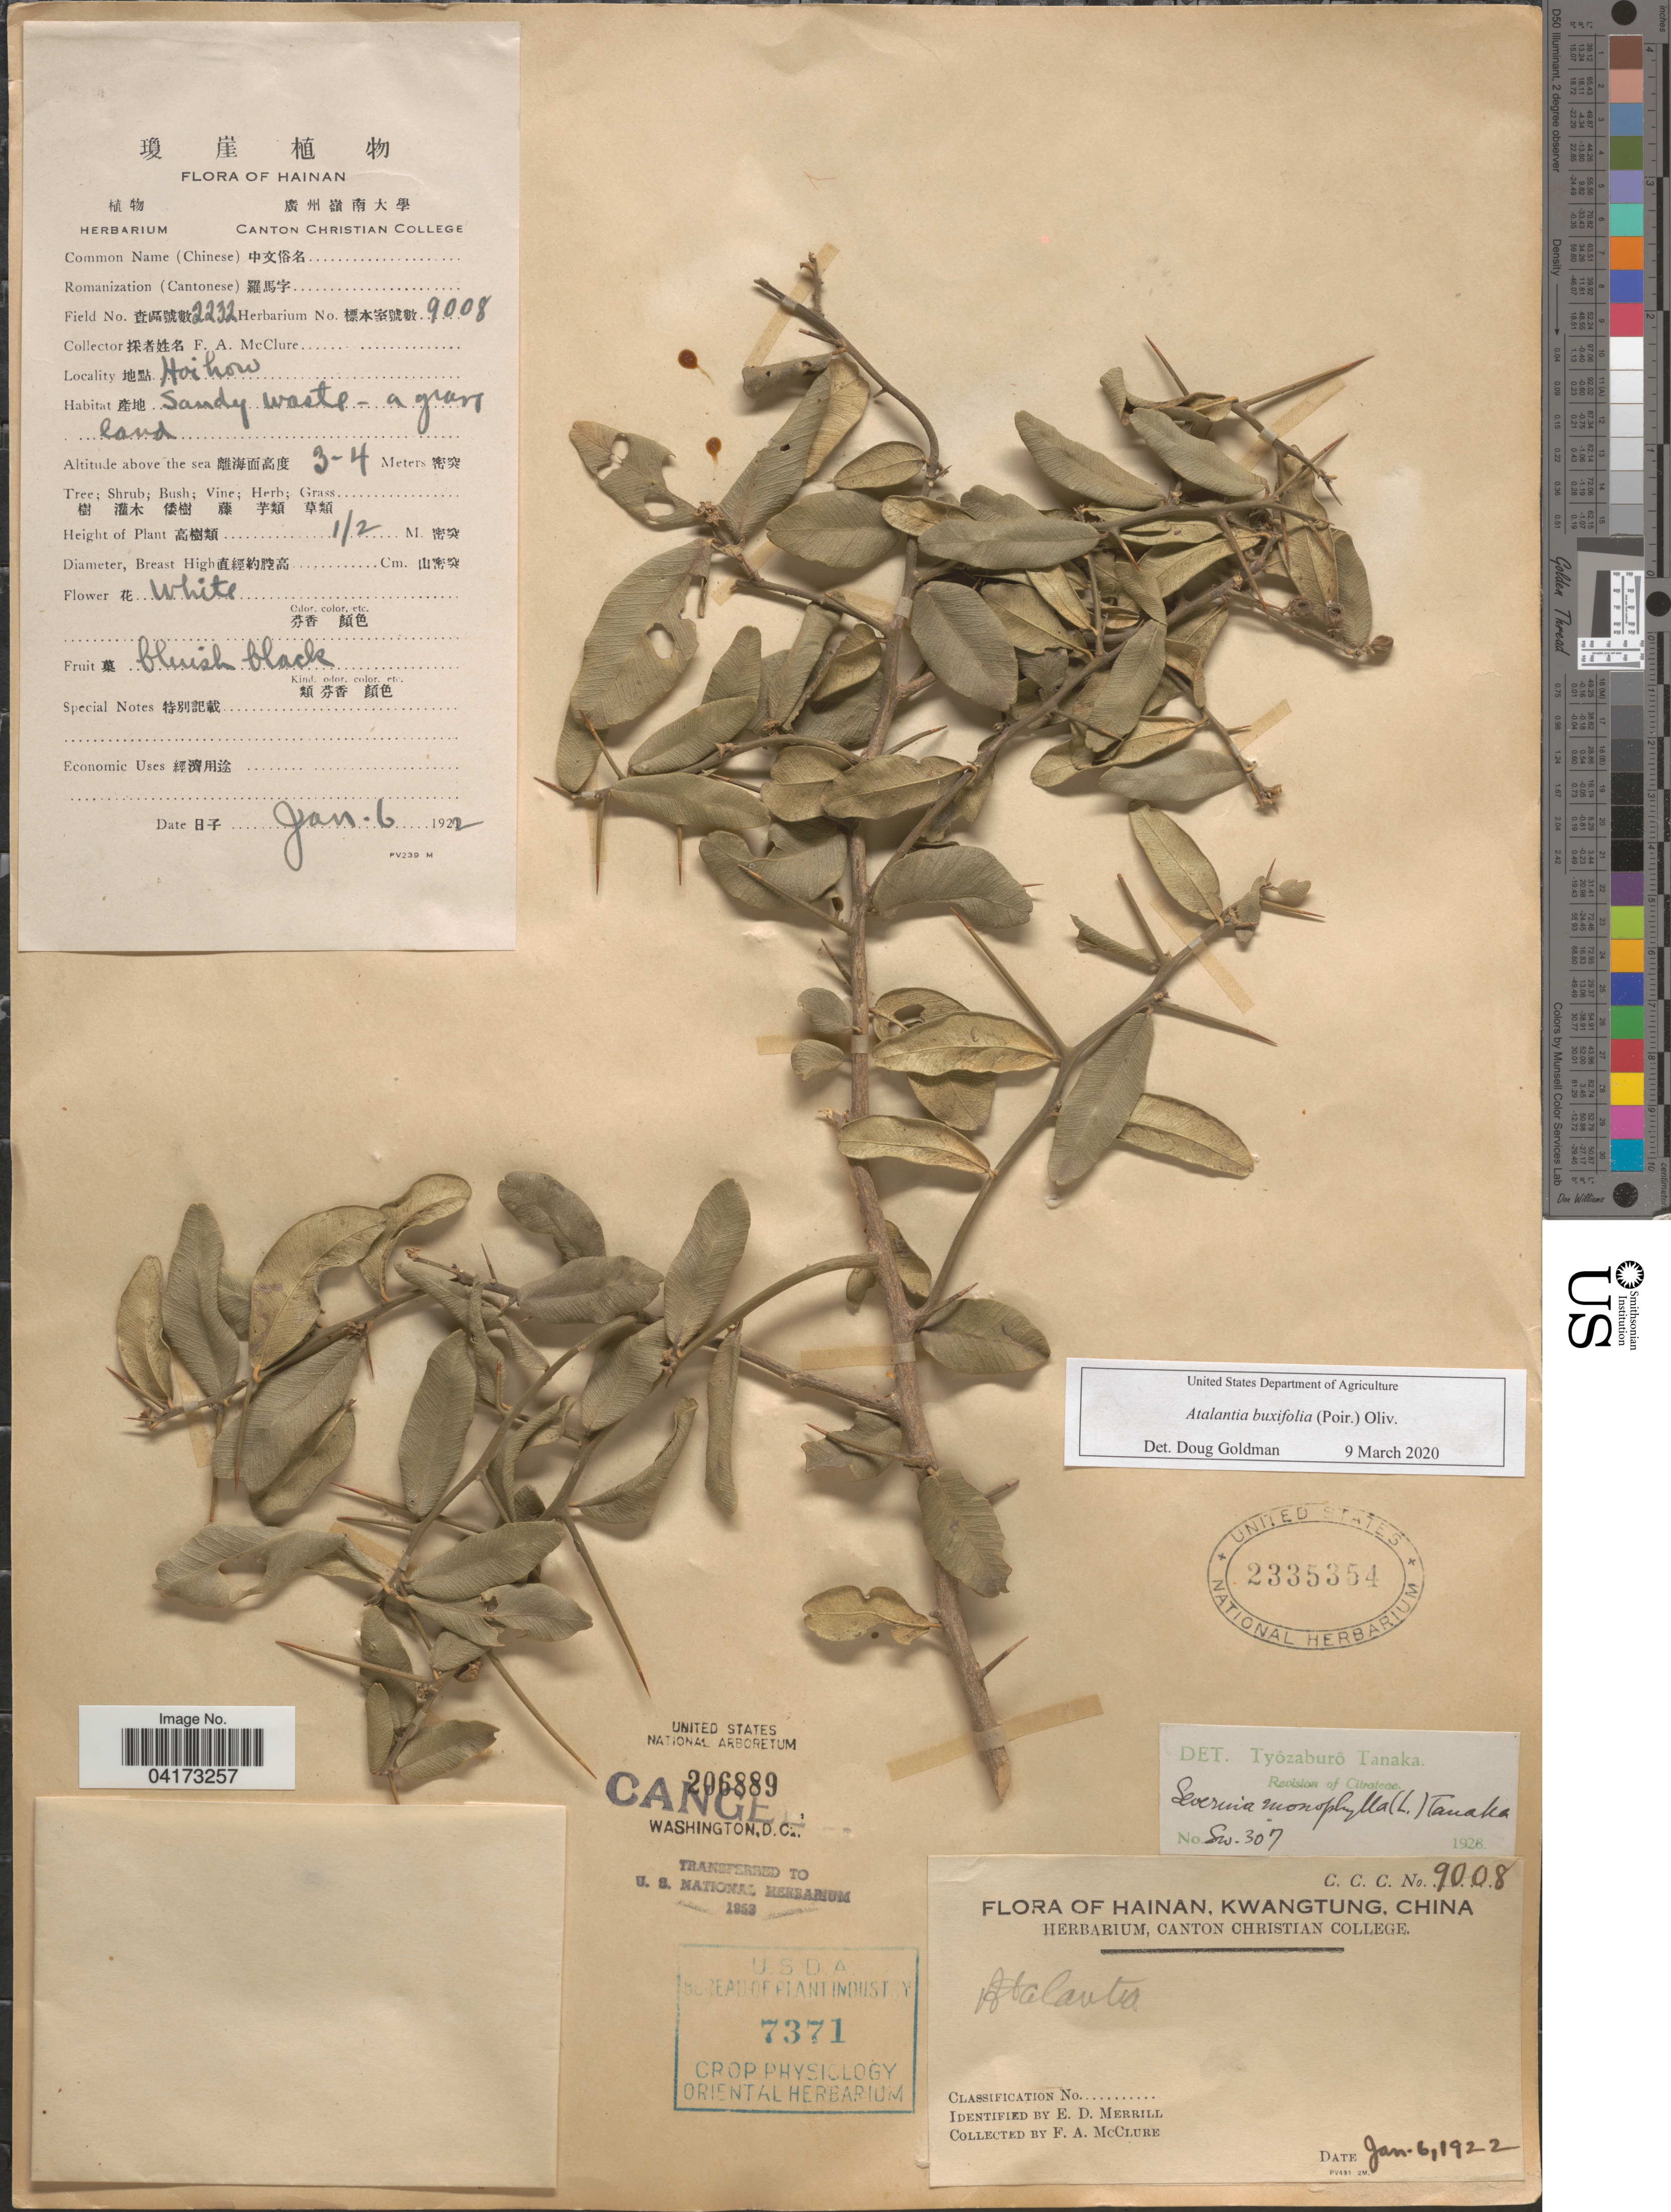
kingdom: Plantae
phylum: Tracheophyta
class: Magnoliopsida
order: Sapindales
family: Rutaceae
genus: Atalantia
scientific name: Atalantia buxifolia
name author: (Poir.) Oliv.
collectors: F. A. McClure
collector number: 9008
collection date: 1922-01-06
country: China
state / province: Hainan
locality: Hai kou [interpreted].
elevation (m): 3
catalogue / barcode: US 2335354